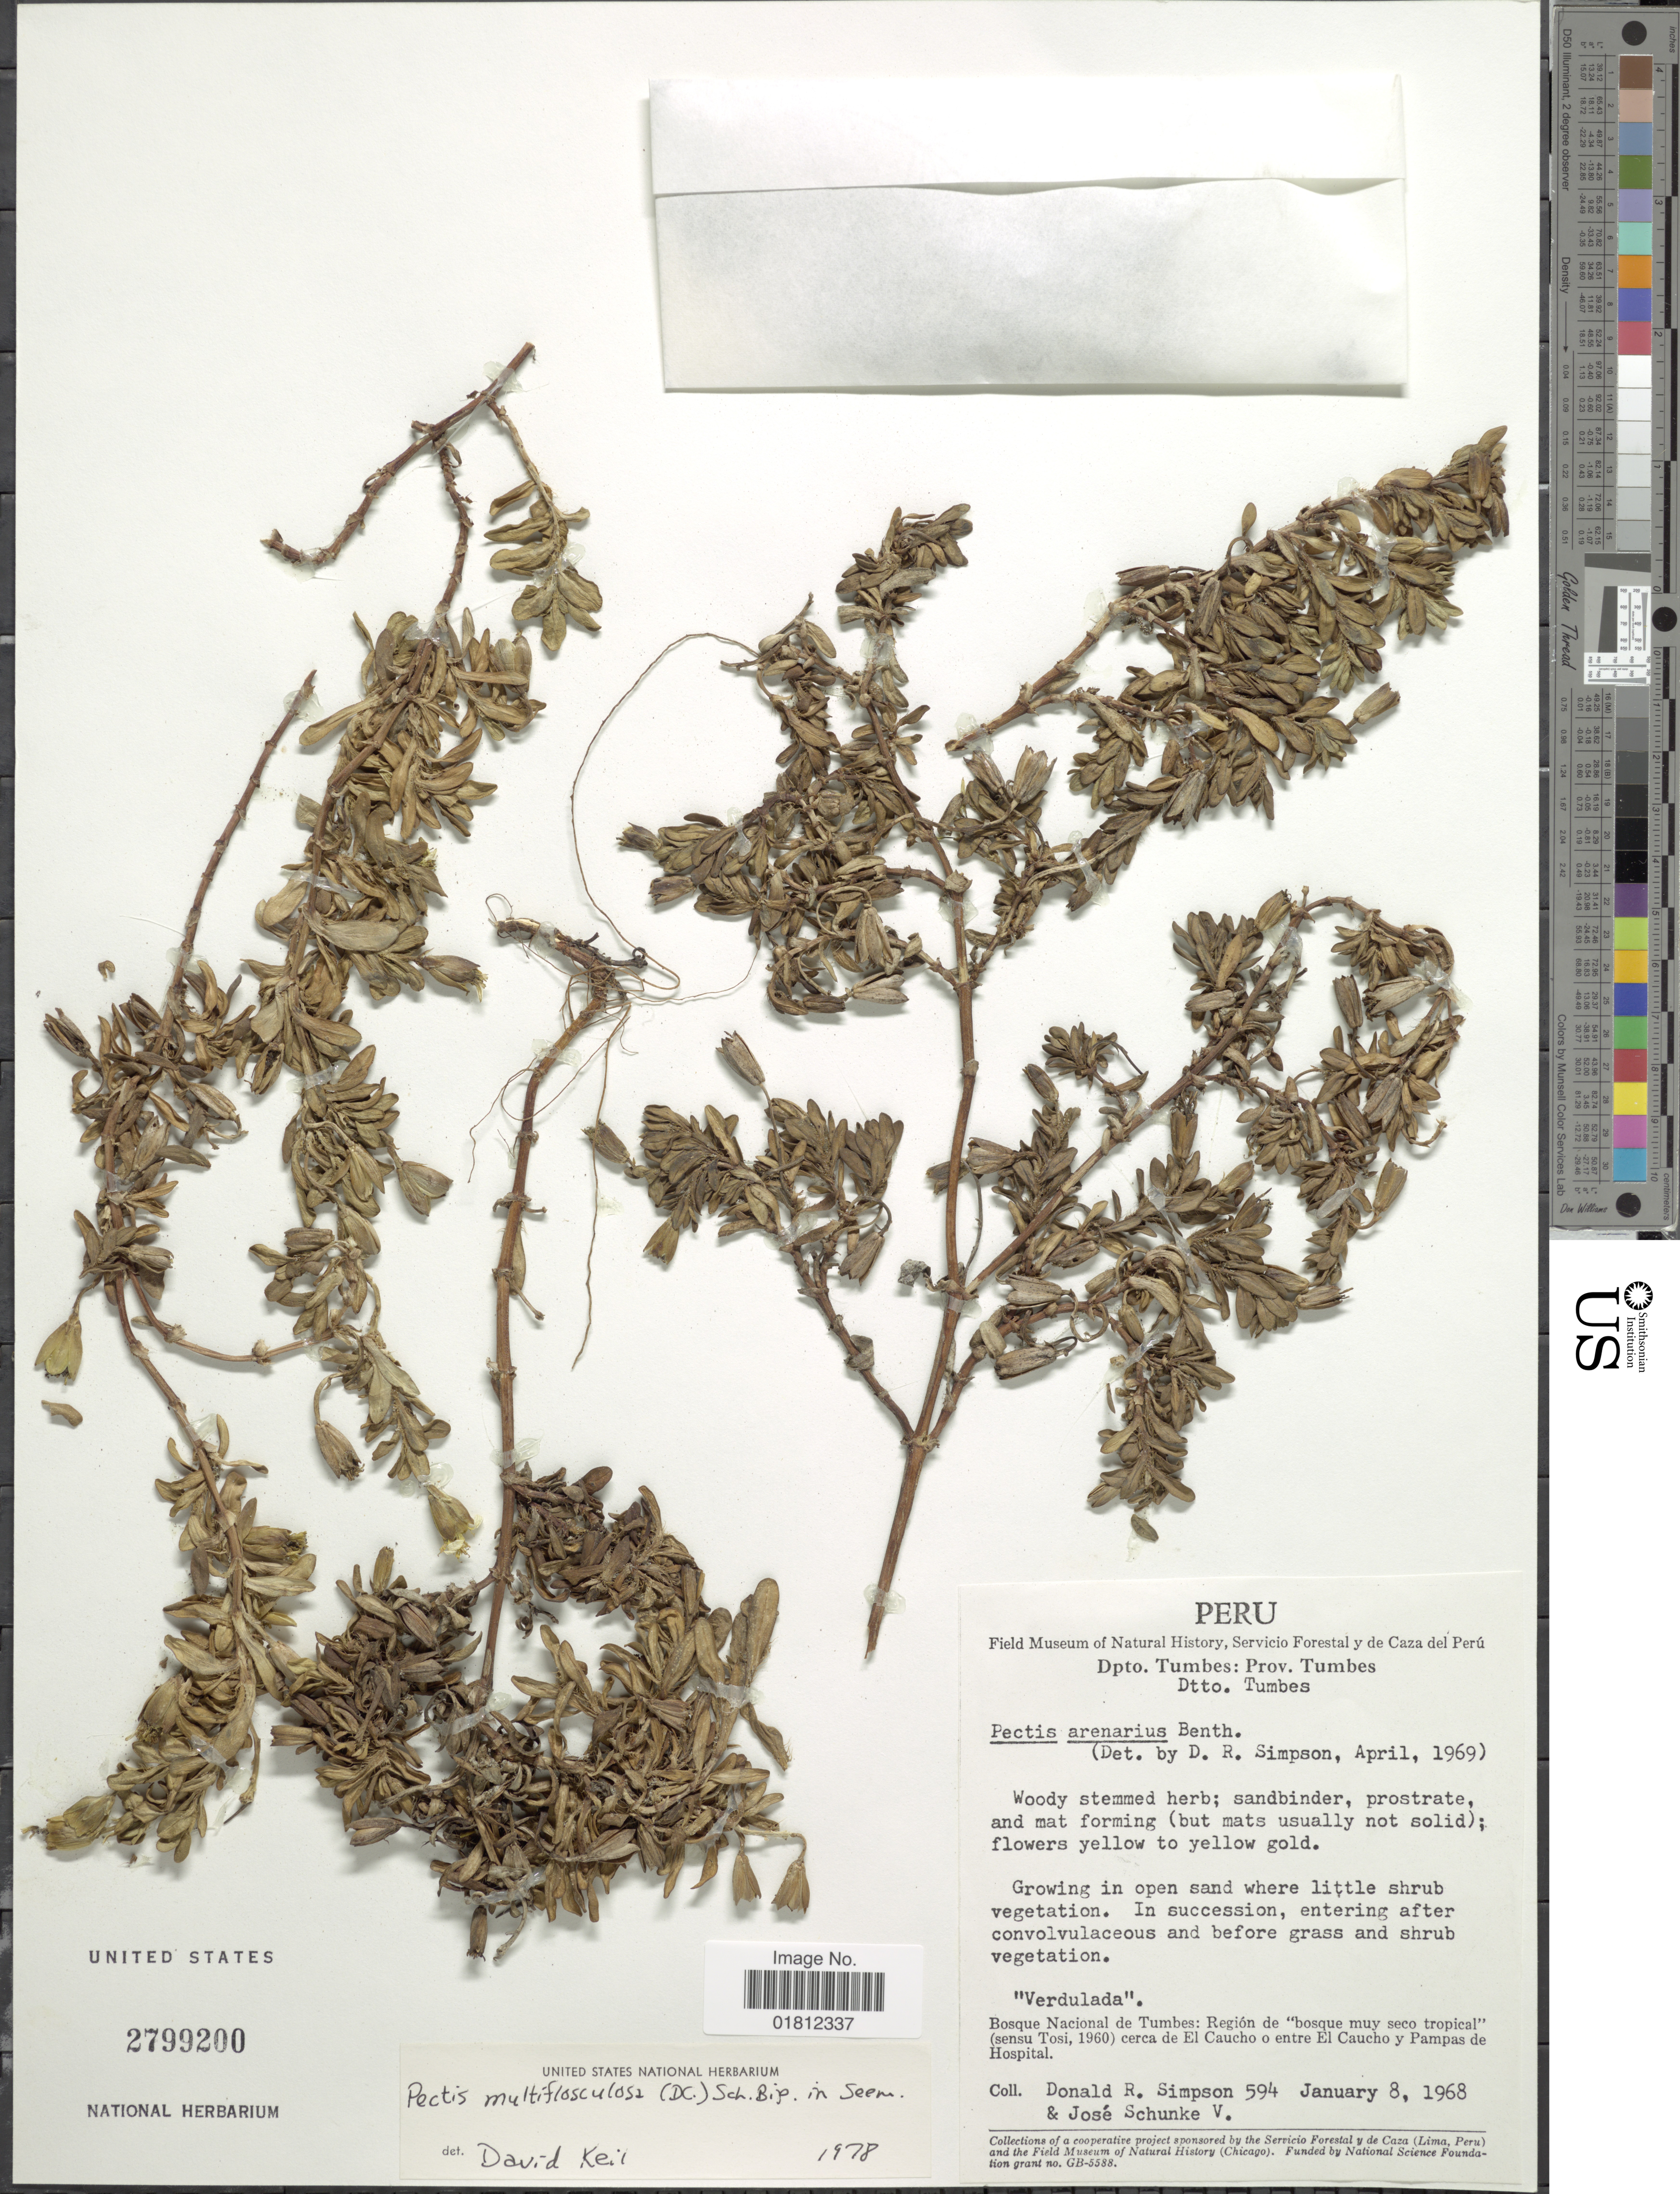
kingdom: Plantae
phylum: Tracheophyta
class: Magnoliopsida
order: Asterales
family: Asteraceae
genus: Pectis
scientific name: Pectis multiflosculosa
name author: (DC.) Sch. Bip.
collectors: D. R. Simpson & J. Schunke Vigo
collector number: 594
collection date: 1968-01-08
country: Peru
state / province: Tumbes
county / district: Tumbes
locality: Dpto. Tumbes: Prov. Tumbes, Dtto. Tumbes, Bosque Nacional de Tumbes: region de "bosque muy seco tropical"(sensu Tosi, 1960) cerca de El Caucho o entre El Caucho y Pampas de Hospital.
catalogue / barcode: US 2799200